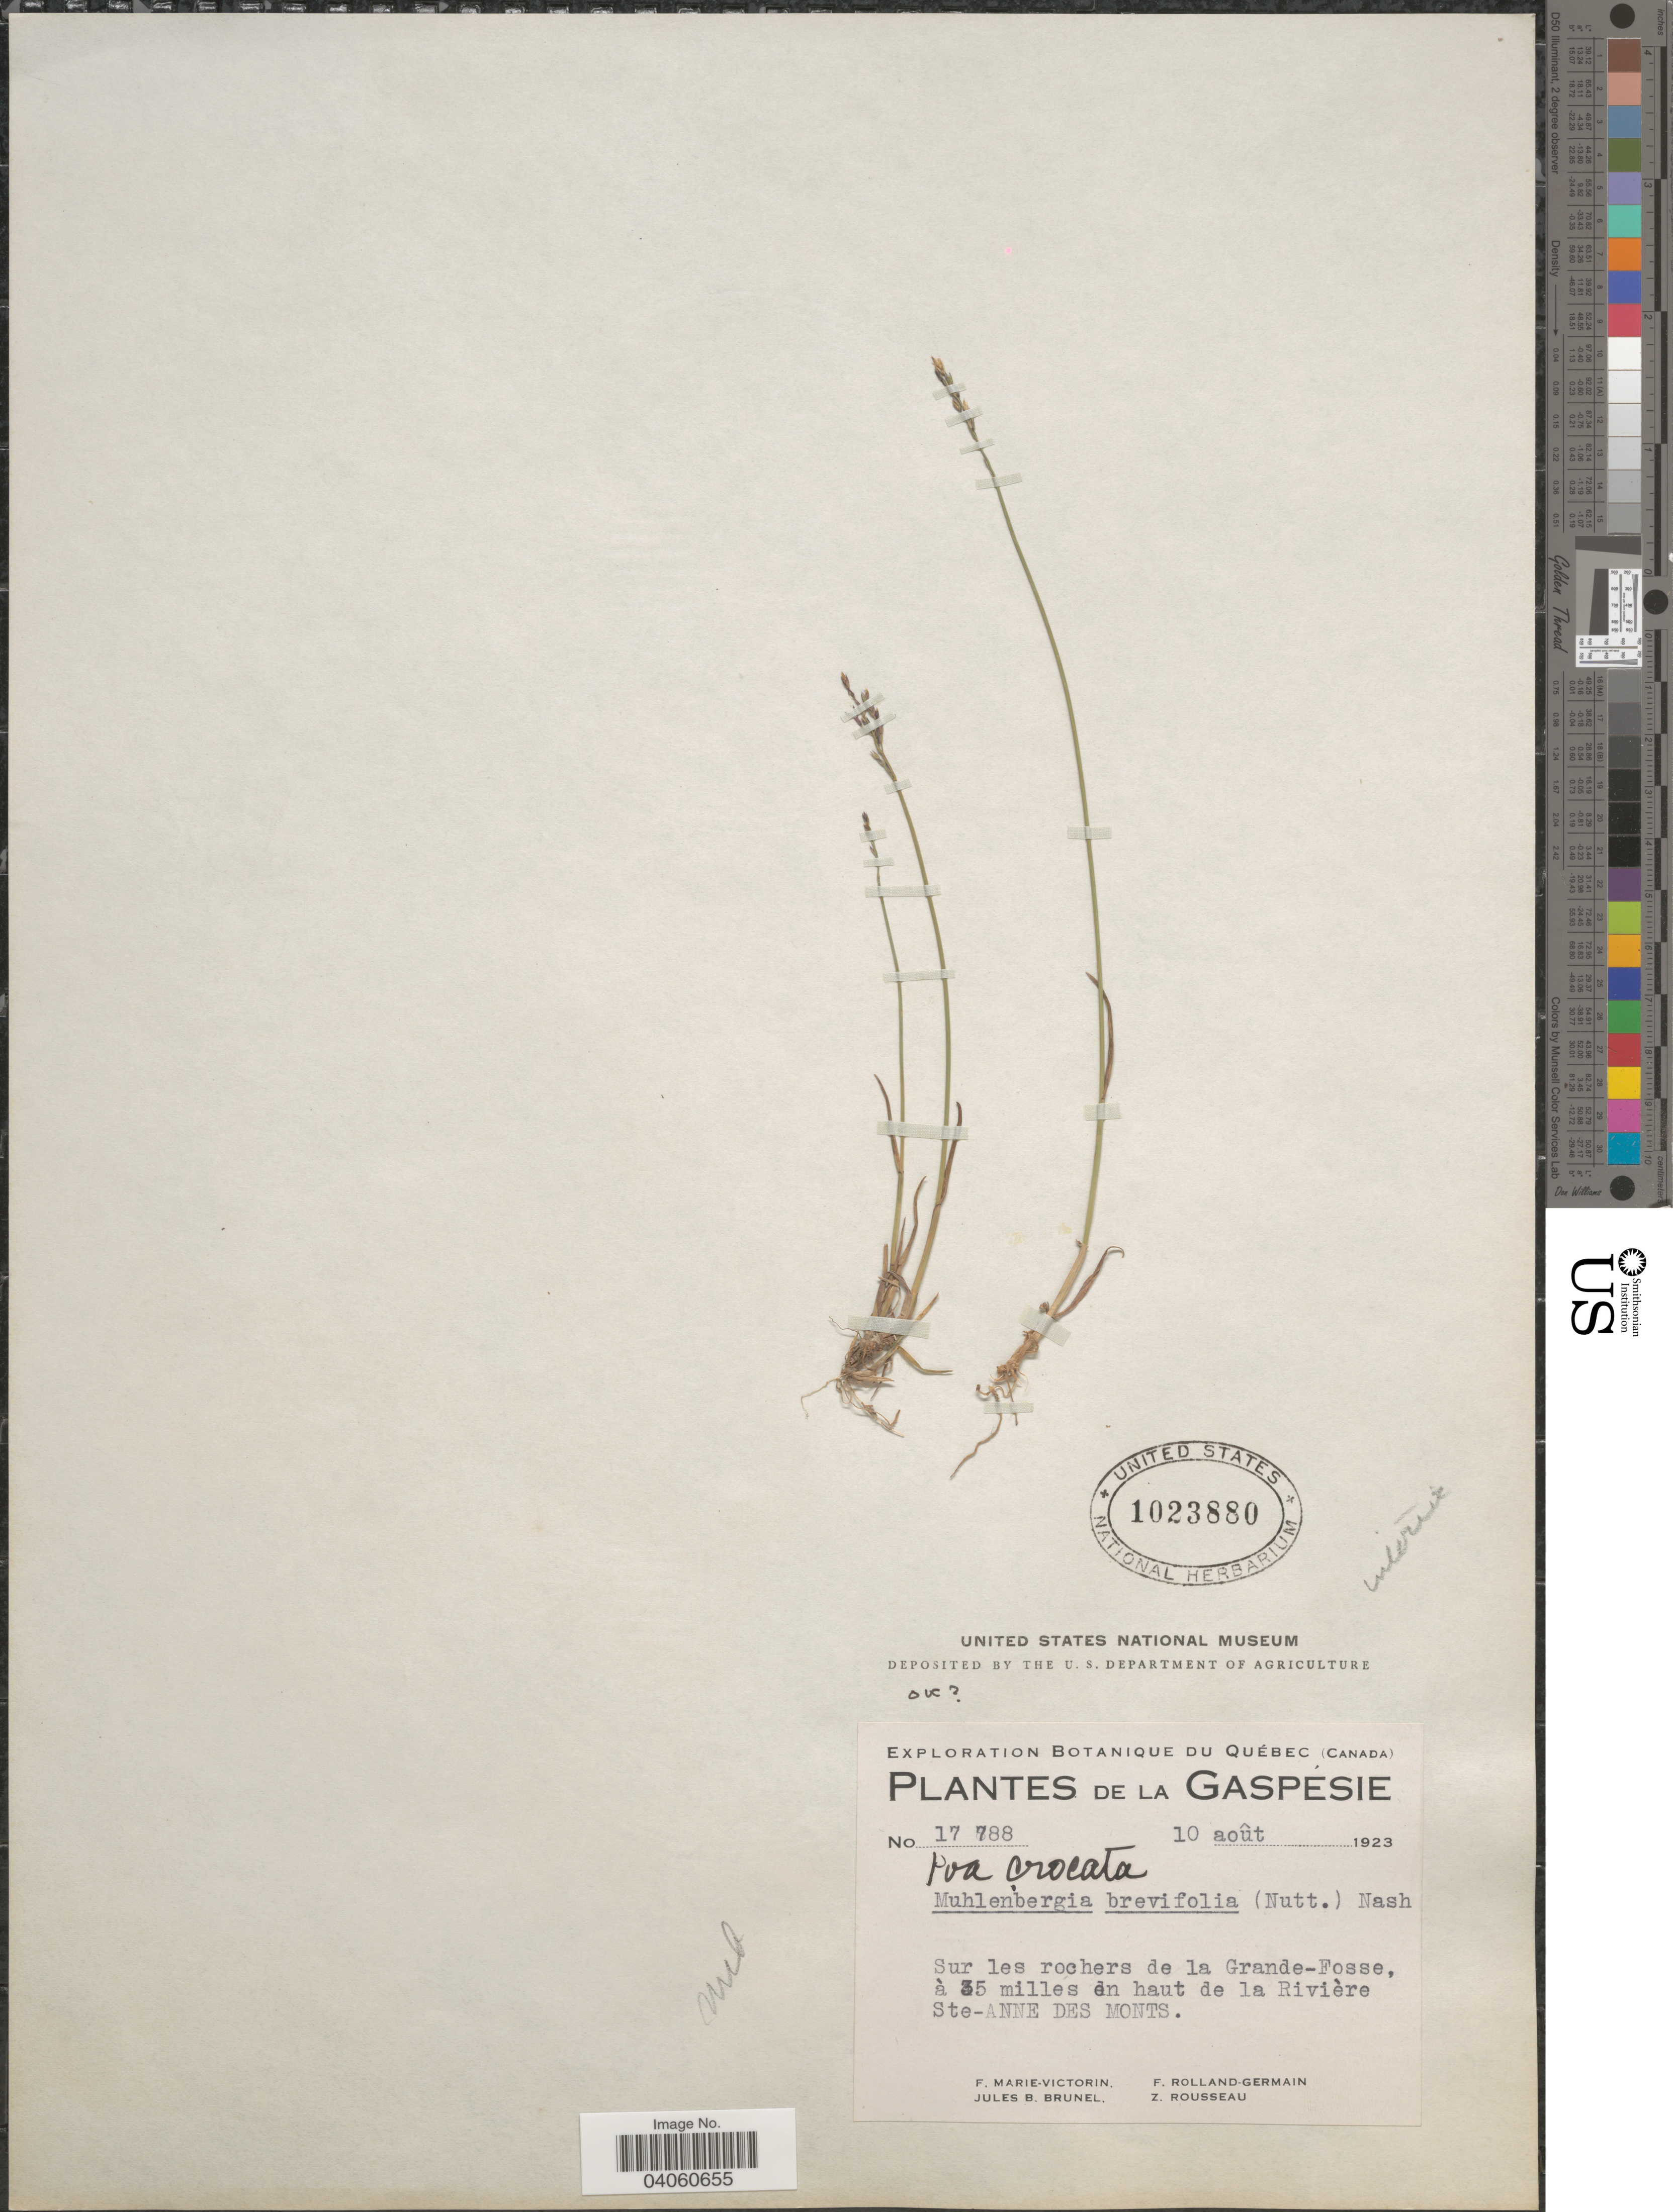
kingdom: Plantae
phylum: Tracheophyta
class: Liliopsida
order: Poales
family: Poaceae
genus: Poa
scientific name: Poa nemoralis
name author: L.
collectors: F. Marie-Victorin, Rolland-Germain, Z. Rousseau & J. Brunel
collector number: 17788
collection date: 1923-08-10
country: Canada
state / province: Quebec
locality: La Gaspésie. Sur les rochers de la Grande-Fosse, à 35 milles en haut de la Rivière Ste-Anne Des Monts.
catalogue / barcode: US 1023880